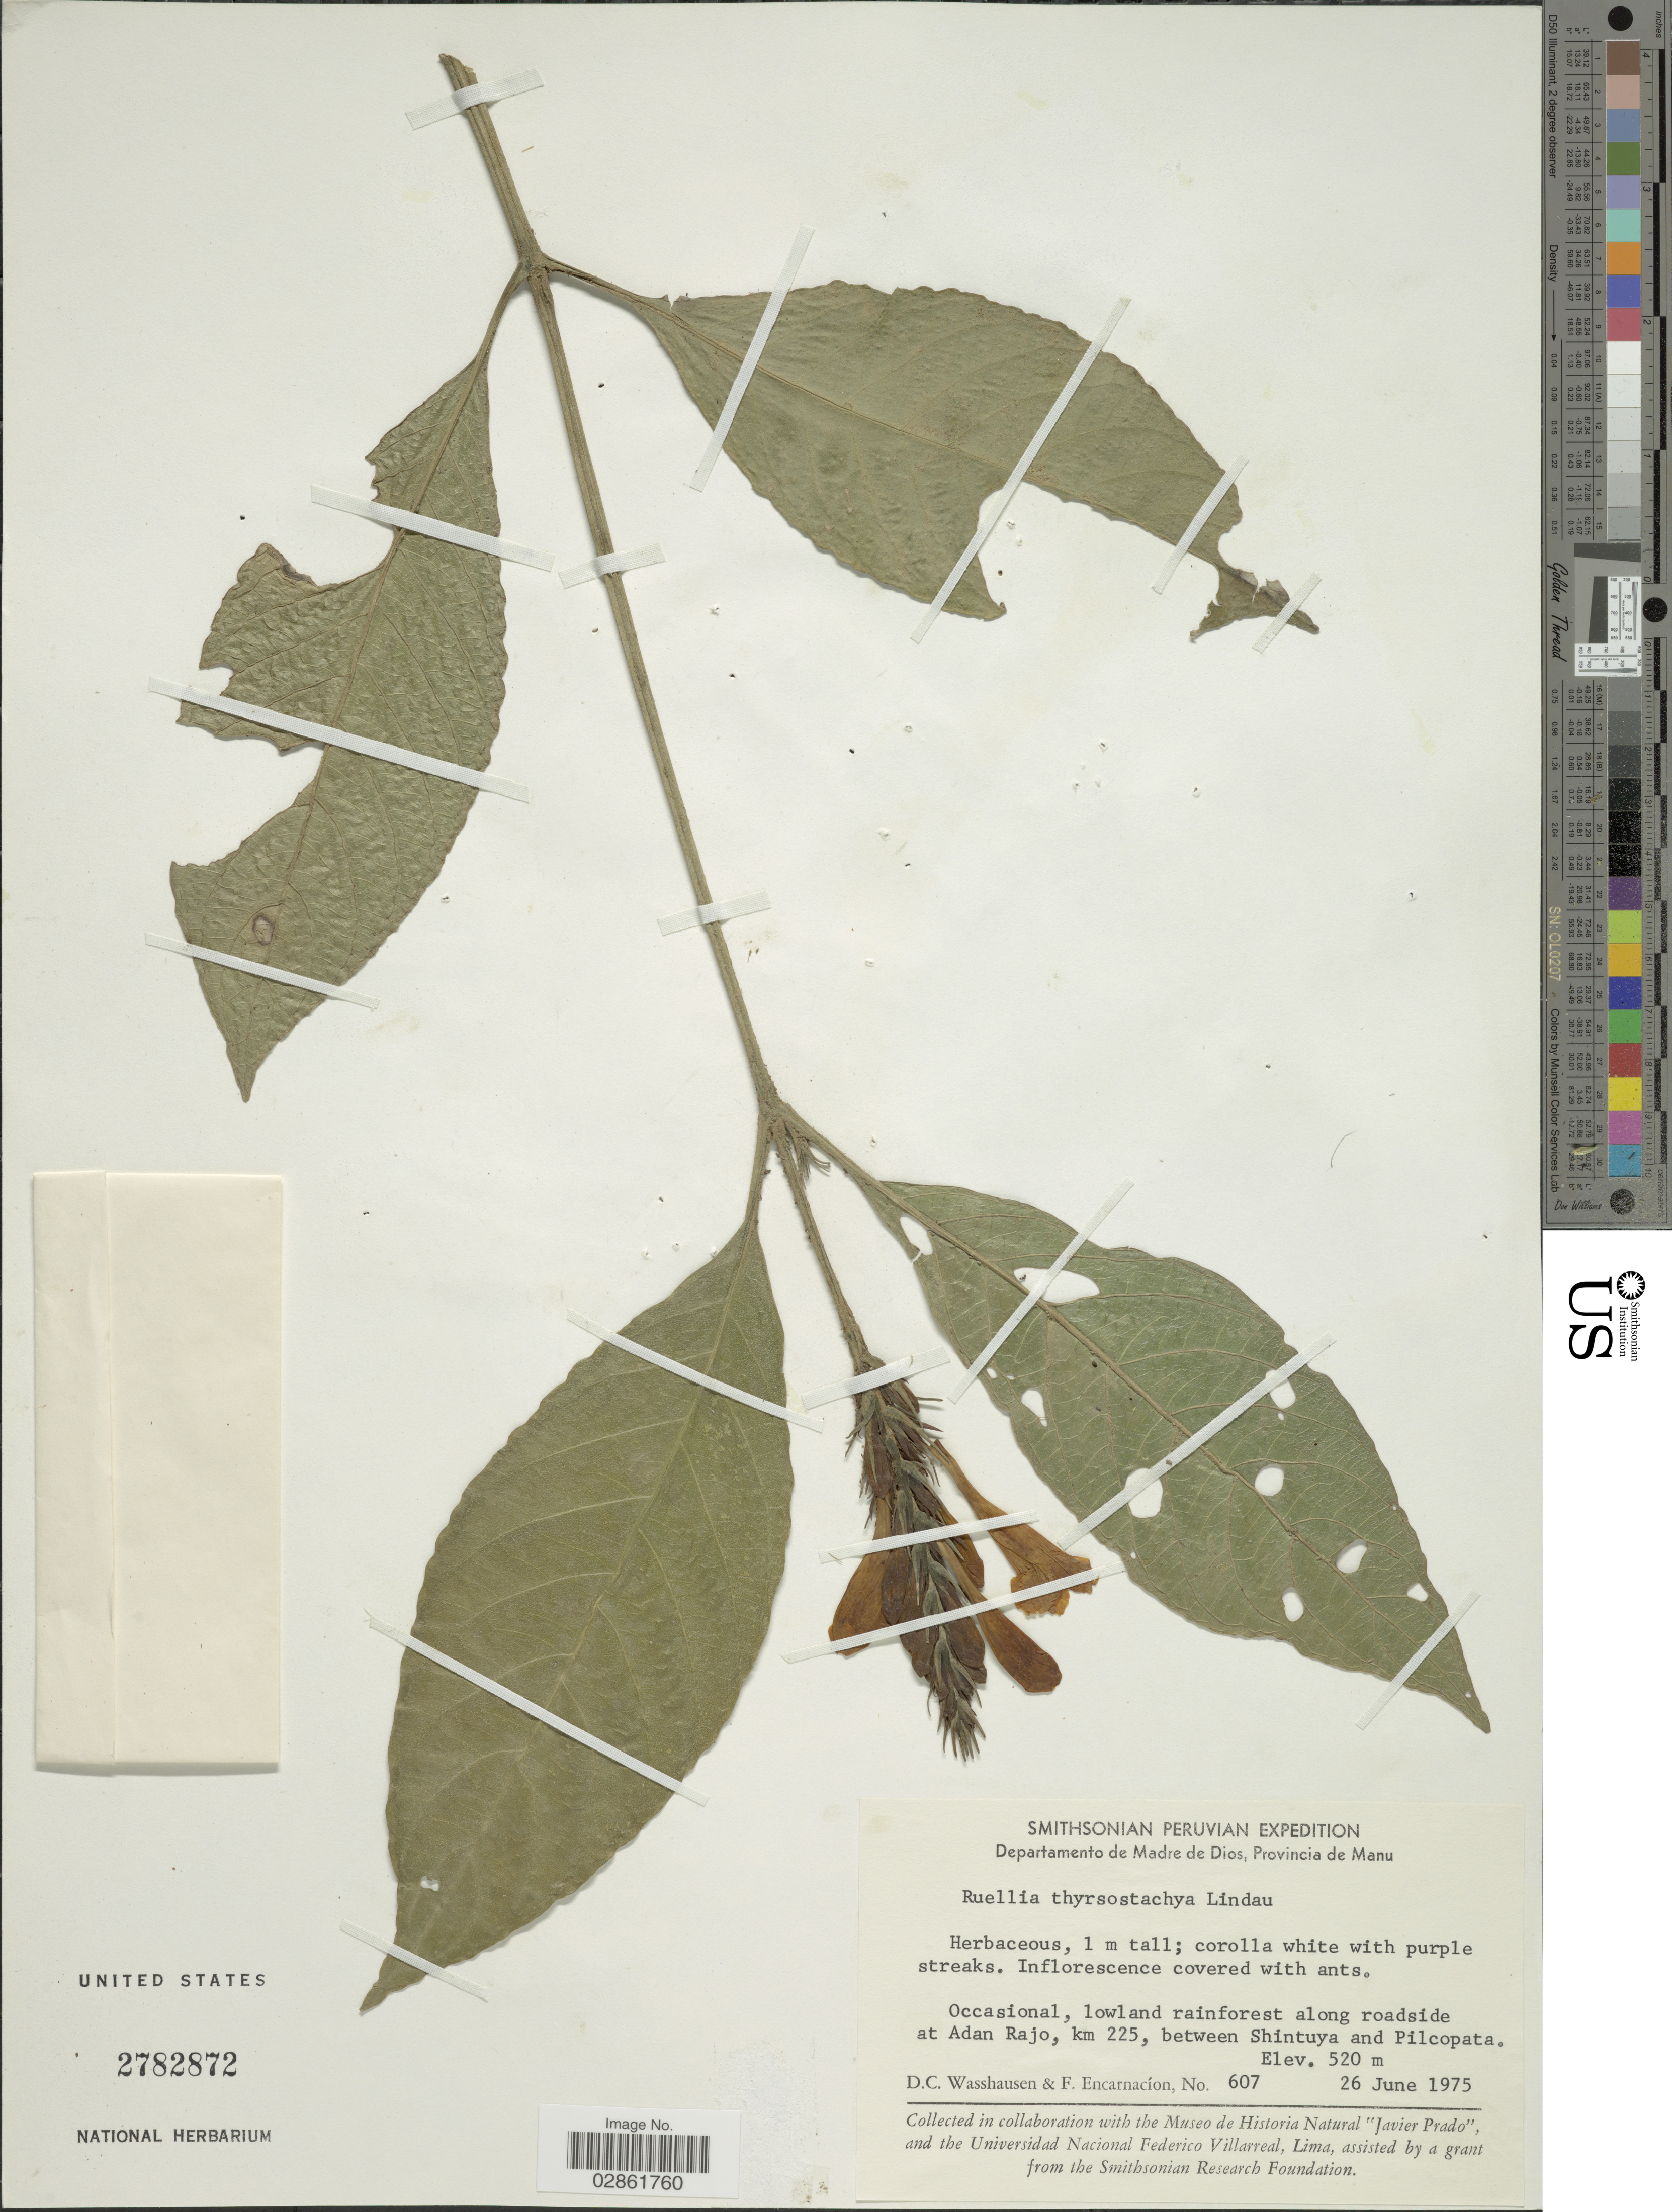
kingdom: Plantae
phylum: Tracheophyta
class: Magnoliopsida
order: Lamiales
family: Acanthaceae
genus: Ruellia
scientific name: Ruellia proxima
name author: Lindau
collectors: D. C. Wasshausen & F. Encarnación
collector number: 607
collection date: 1975-06-26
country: Peru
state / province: Madre de Dios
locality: Departamento de Madre de Dios, Provincia de Manu, at Adan Rajo, km 225, between Shintuya and Pilcopata.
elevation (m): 520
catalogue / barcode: US 2782872